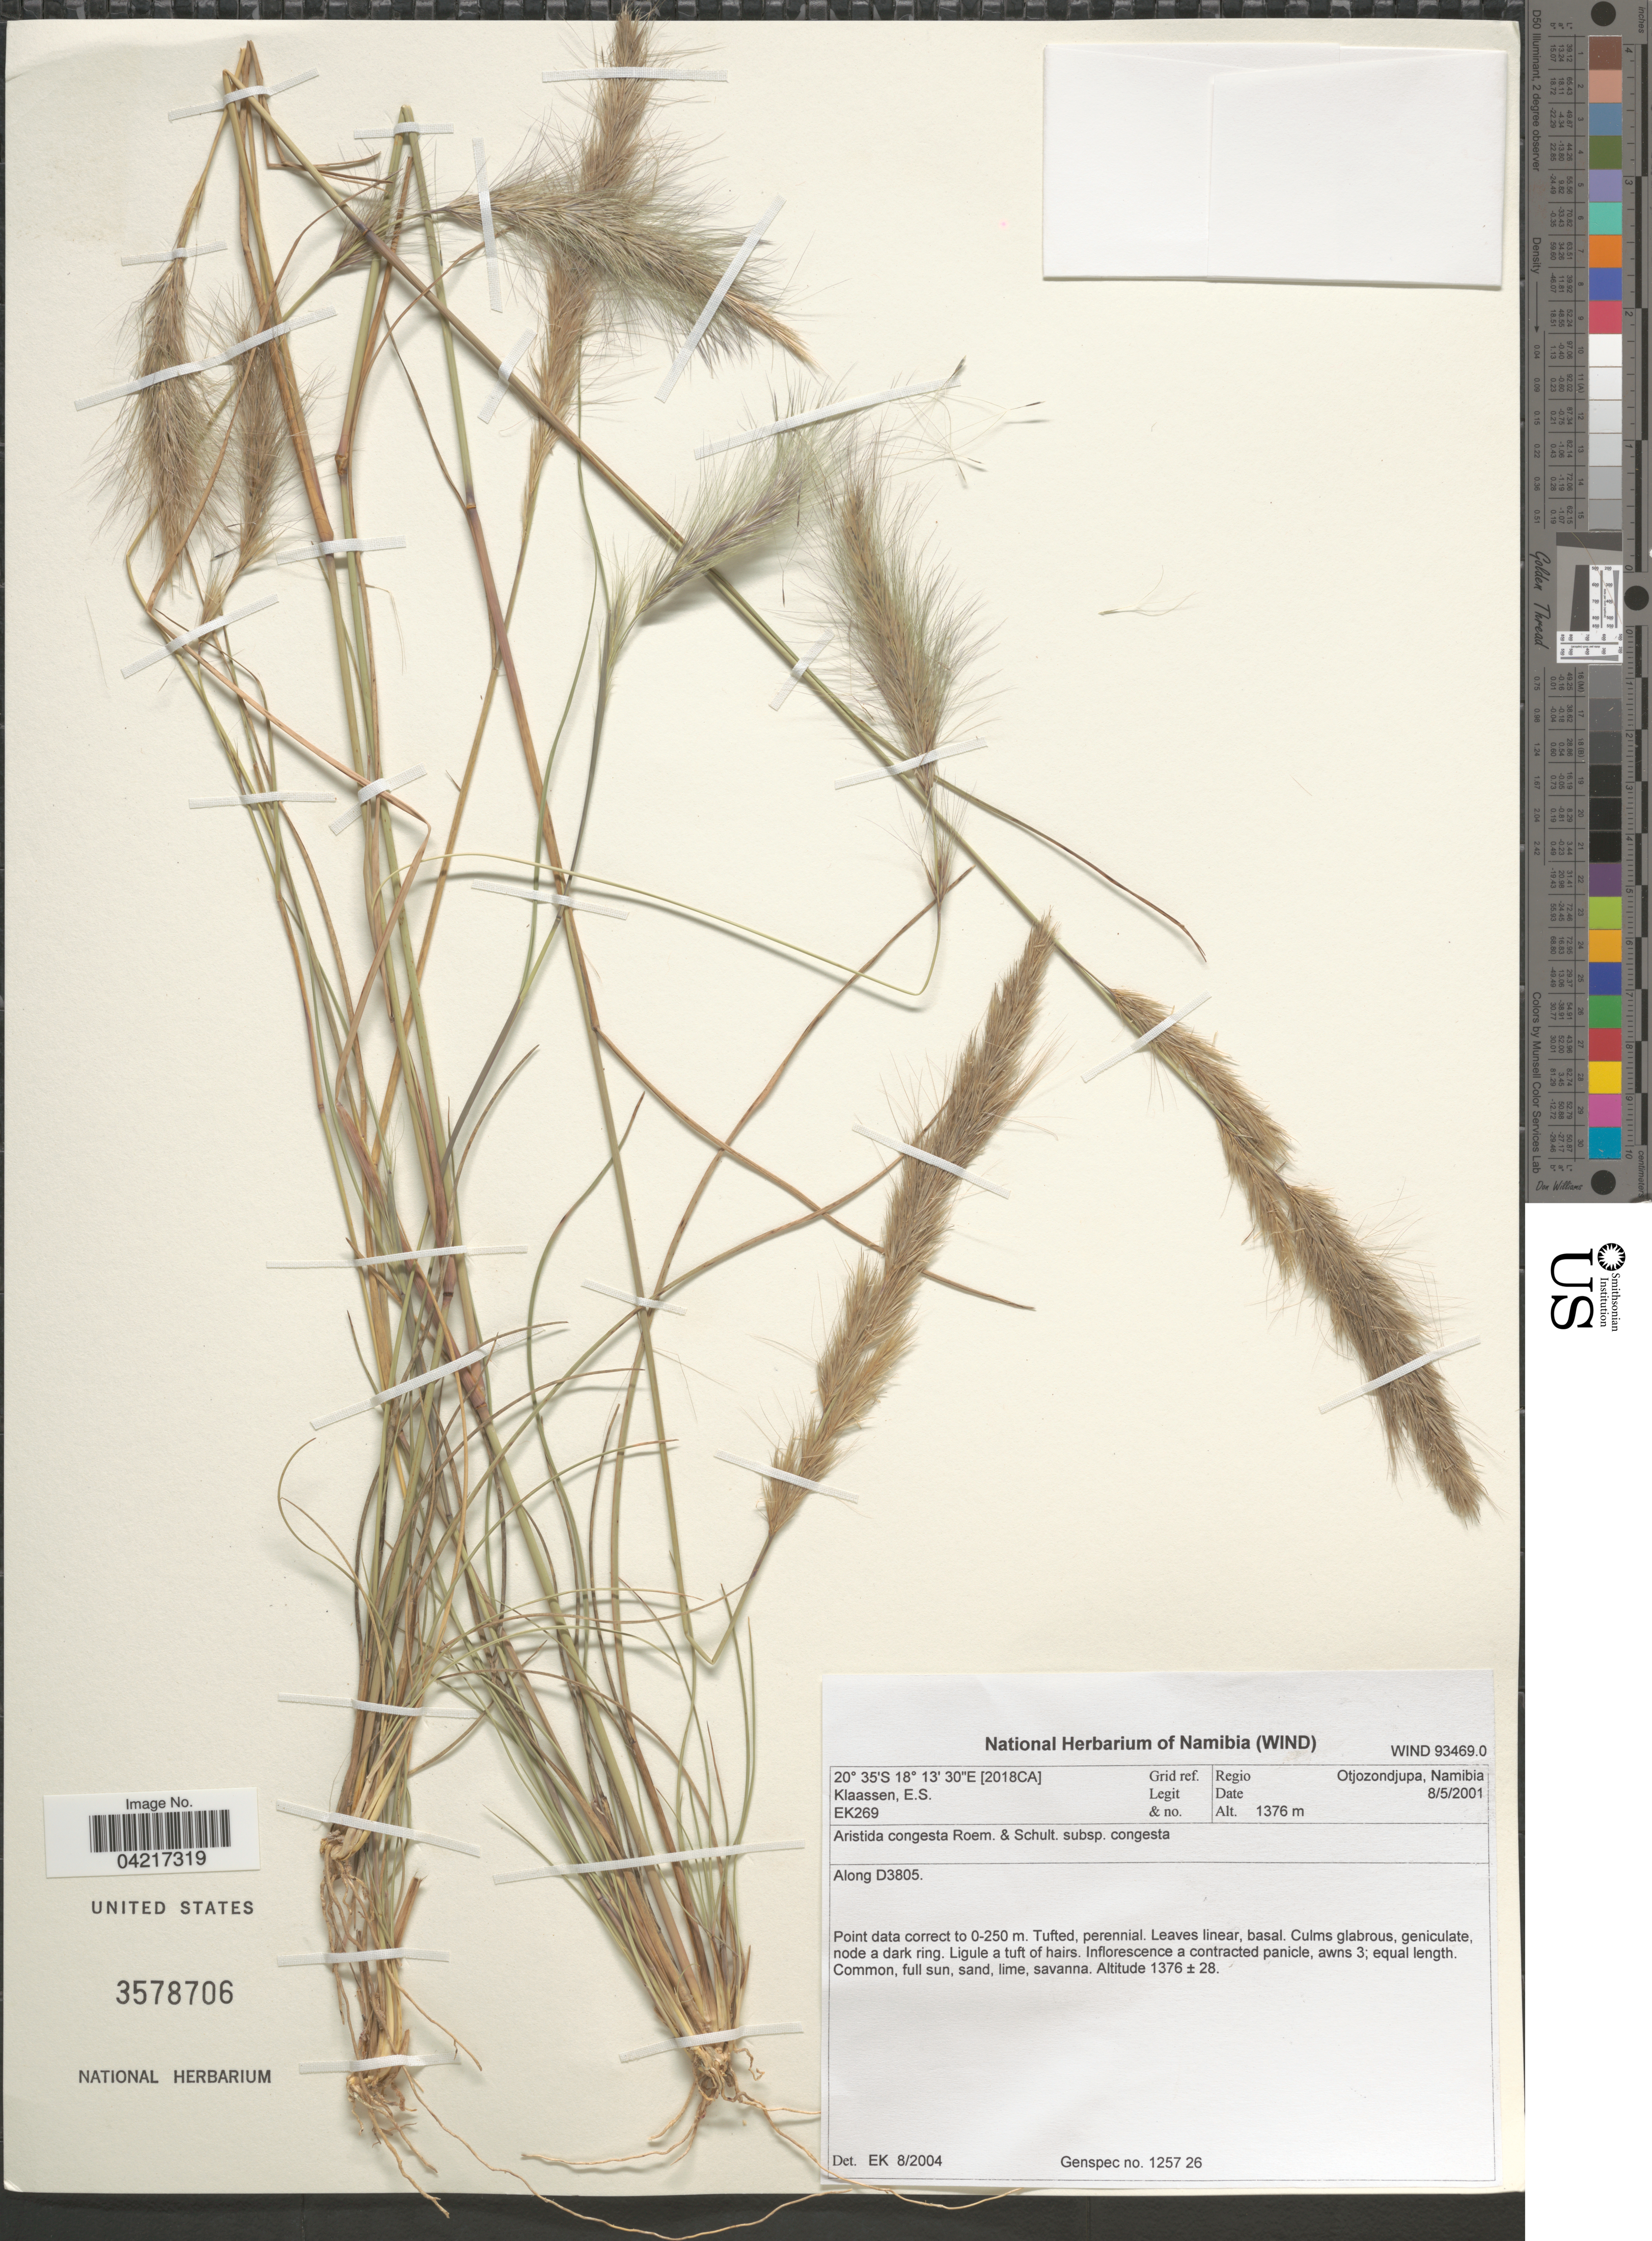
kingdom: Plantae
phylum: Tracheophyta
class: Liliopsida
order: Poales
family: Poaceae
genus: Aristida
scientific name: Aristida congesta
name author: Roem. & Schult.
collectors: E. S. Klaassen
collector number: EK269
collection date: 2001-05-08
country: Namibia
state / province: Otjozondjupa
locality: Grid ref. 2018CA. Regio Otjozondjupa. Along D3805.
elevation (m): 1376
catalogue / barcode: US 3578706